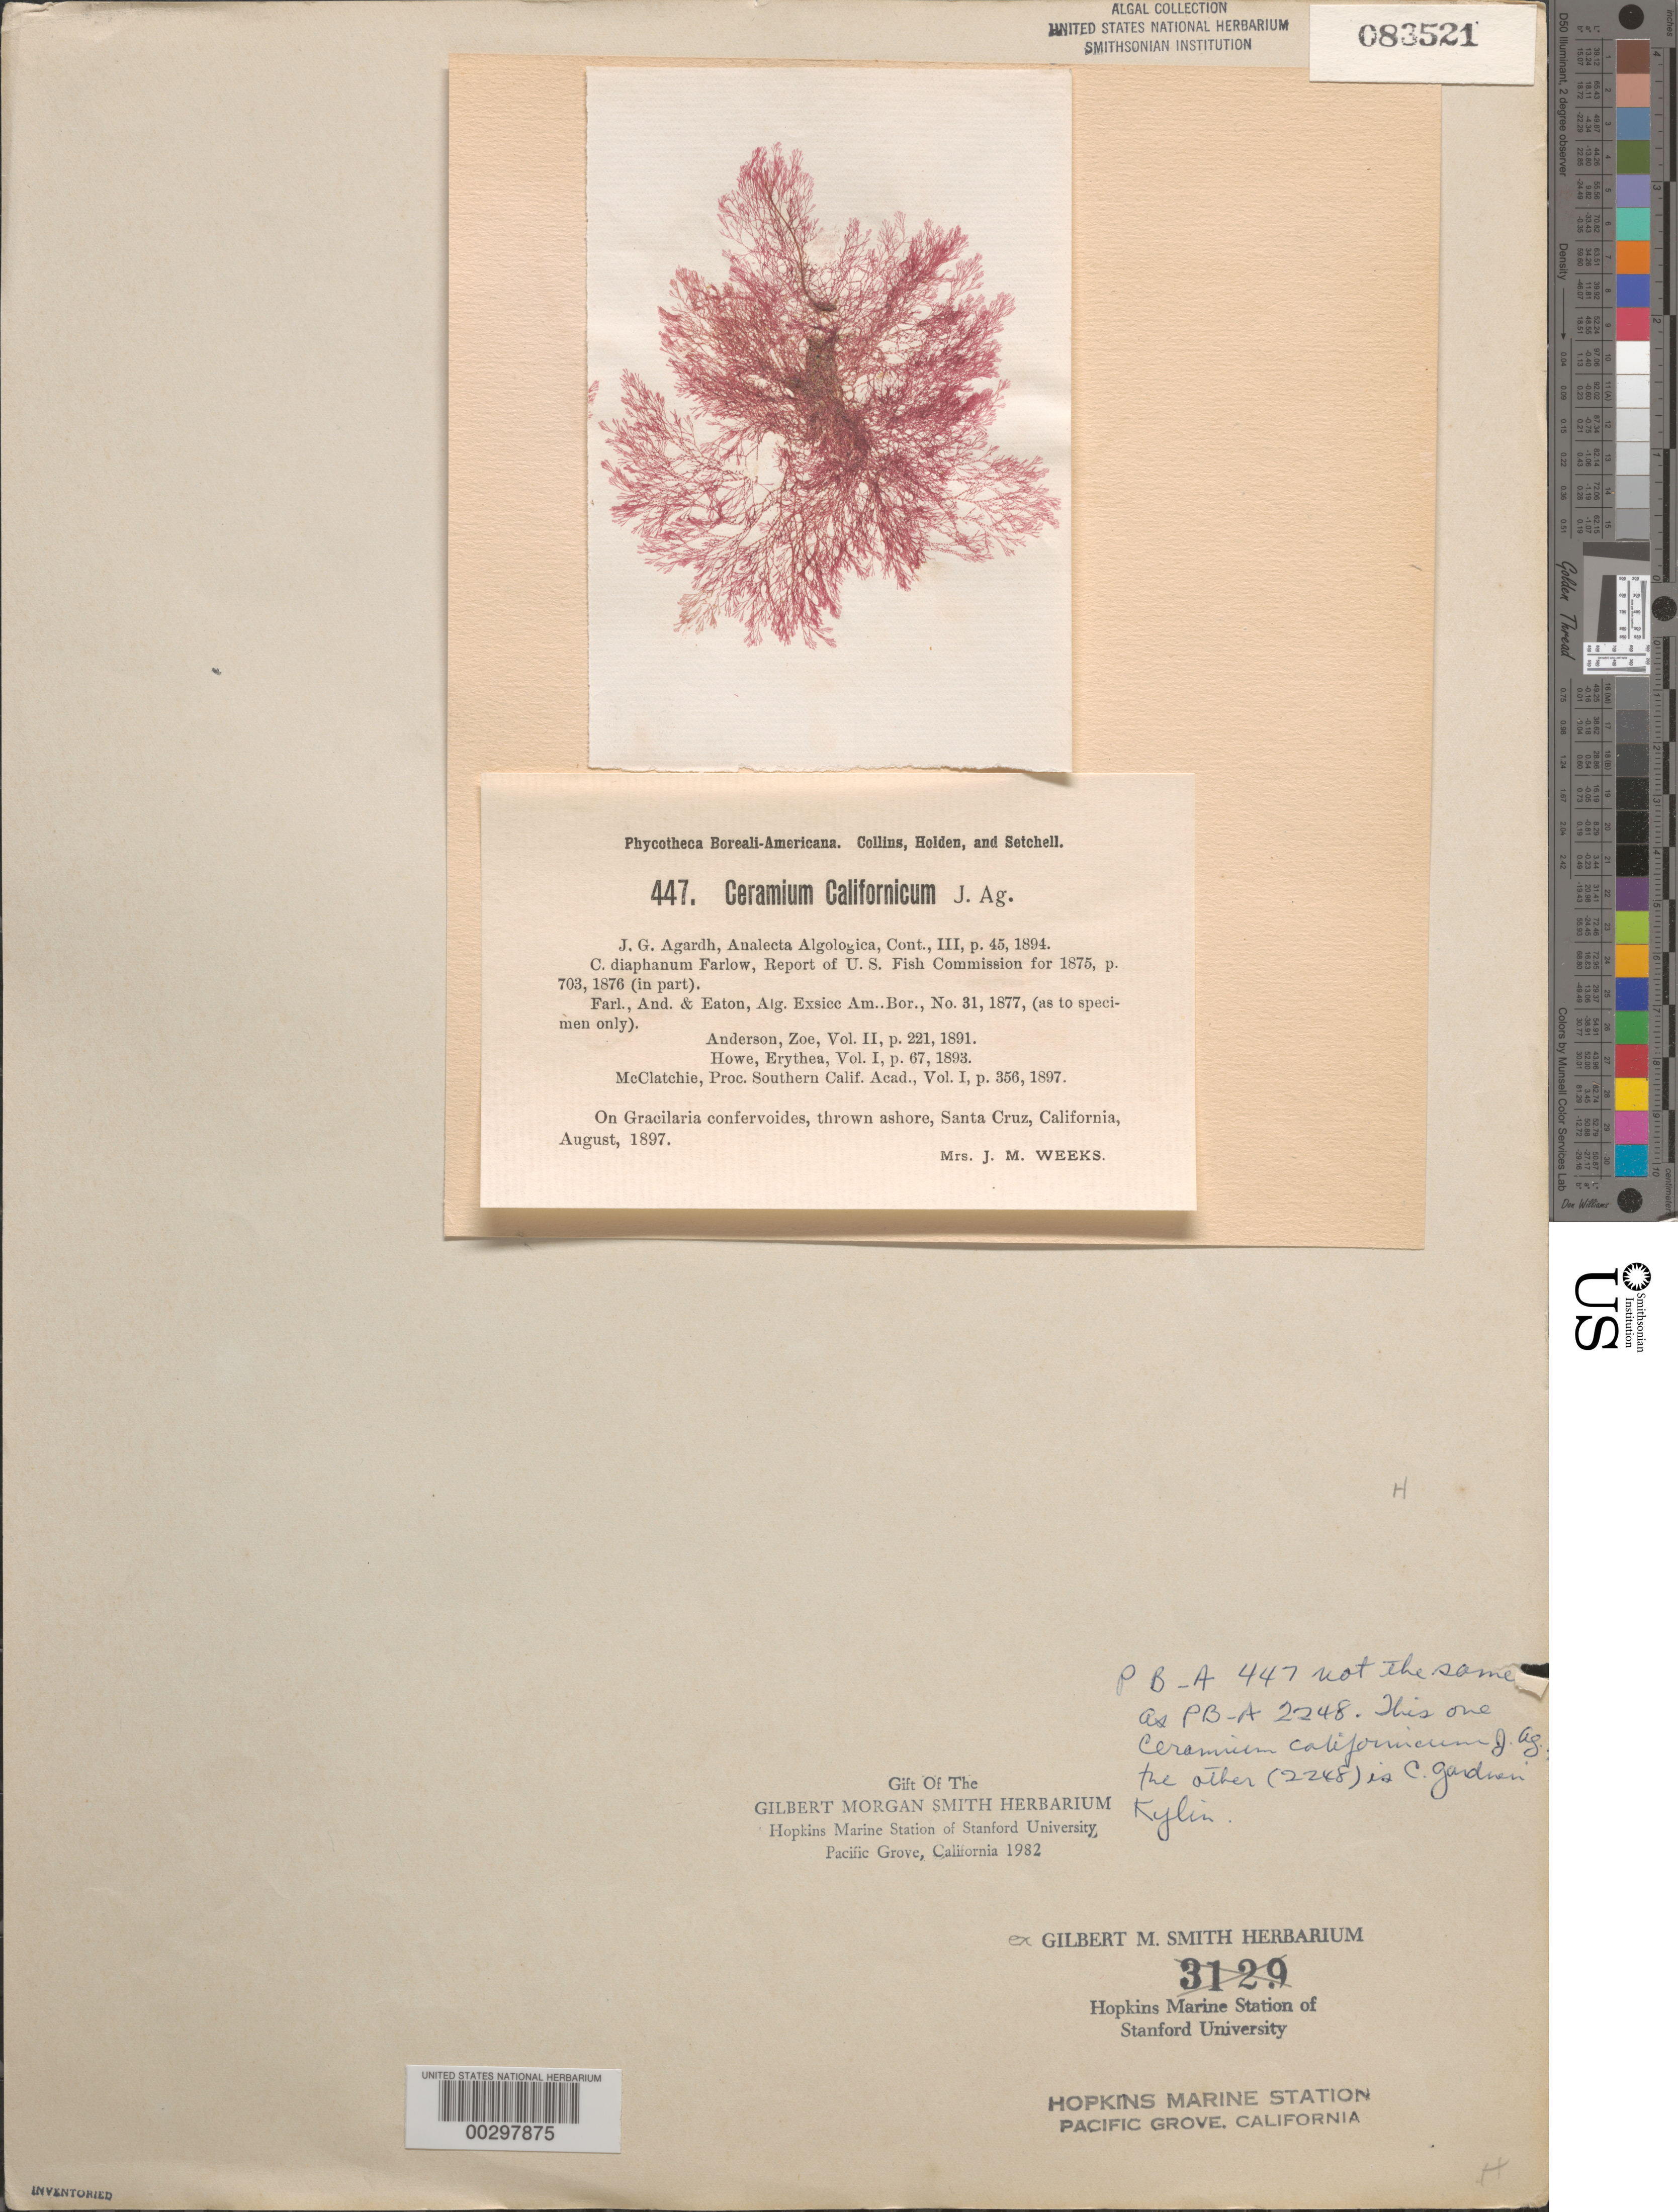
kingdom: Plantae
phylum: Rhodophyta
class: Florideophyceae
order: Ceramiales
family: Ceramiaceae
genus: Ceramium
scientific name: Ceramium californicum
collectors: Mrs. J. Weeks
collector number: PB-A 447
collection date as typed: Aug 1897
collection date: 1897-08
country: United States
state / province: California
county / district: Santa Cruz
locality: Santa Cruz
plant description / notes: Collins, Holden & Setchell, Phycotheca Boreali-Americana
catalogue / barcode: US 83521